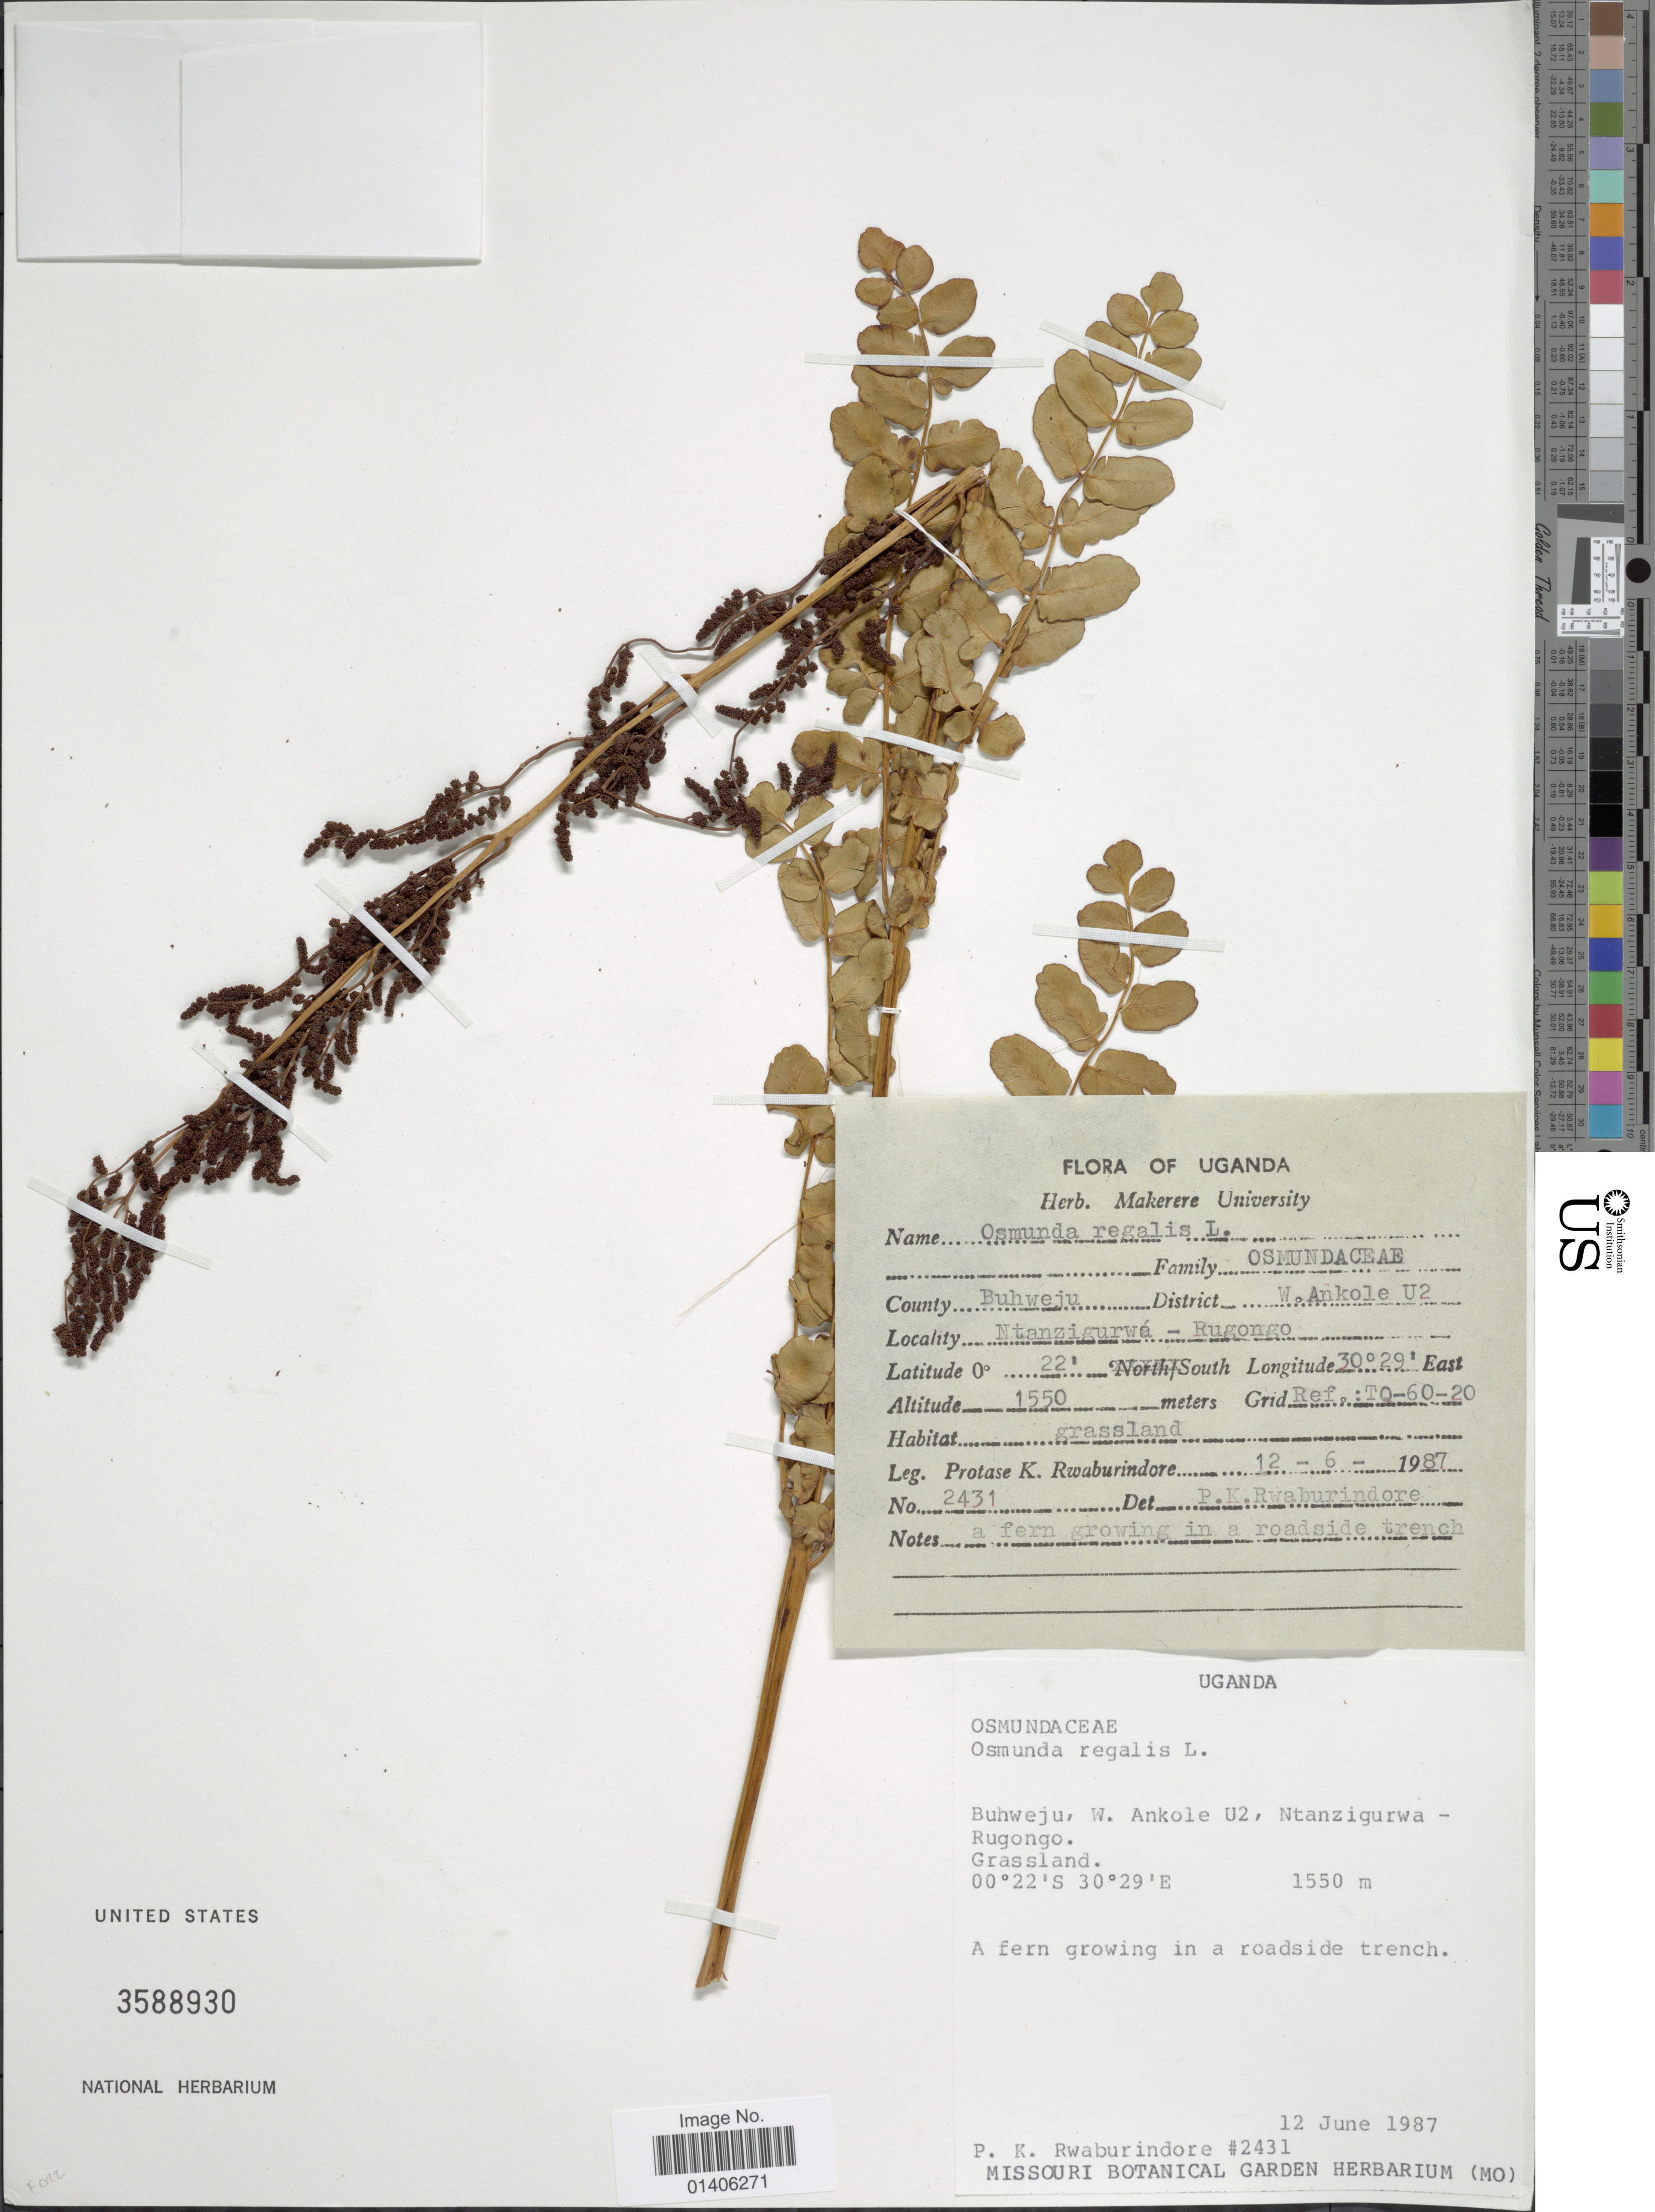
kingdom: Plantae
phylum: Tracheophyta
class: Polypodiopsida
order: Osmundales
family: Osmundaceae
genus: Osmunda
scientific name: Osmunda regalis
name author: L.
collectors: P. Rwaburindore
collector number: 2431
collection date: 1987-06-12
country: Uganda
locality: Buhweju,W. Ankole U2, Ntanzigurwa - rugongo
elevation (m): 1550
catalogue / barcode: US 3588930